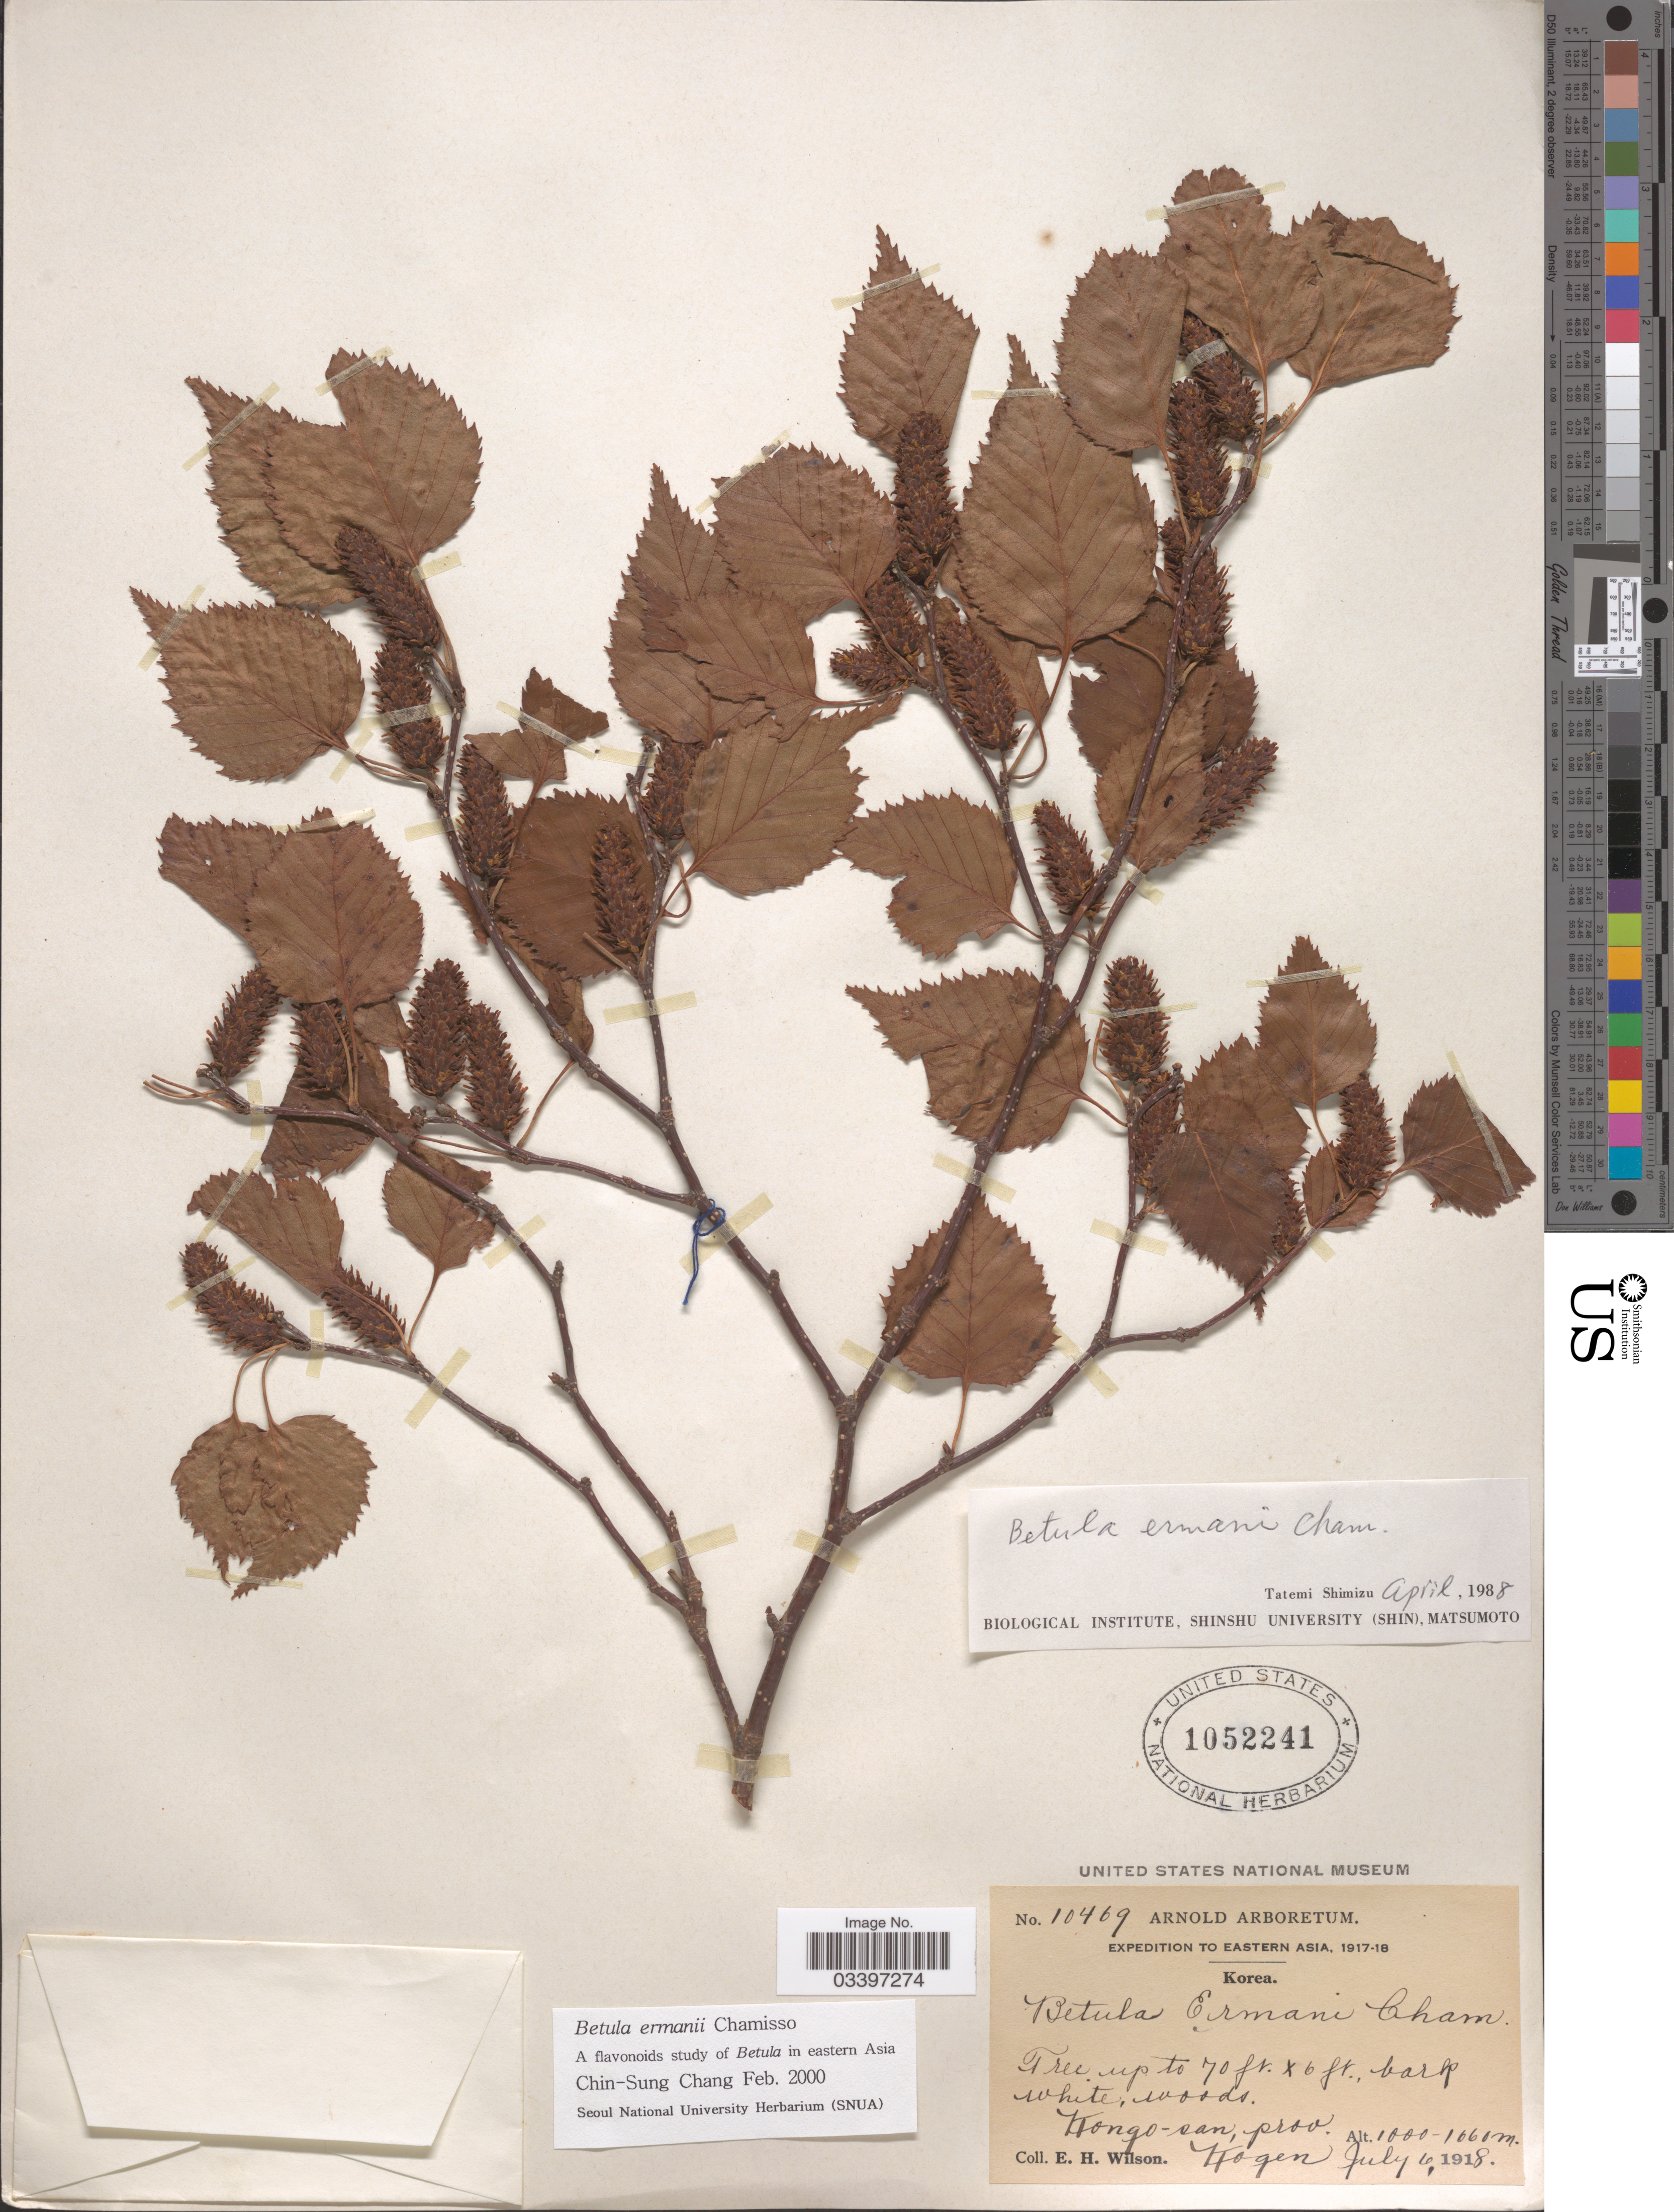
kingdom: Plantae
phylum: Tracheophyta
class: Magnoliopsida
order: Fagales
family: Betulaceae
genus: Betula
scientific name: Betula ermanii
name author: Cham.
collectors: E. Wilson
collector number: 10469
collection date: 1918-07-06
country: North Korea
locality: Eastern Asia. Kongo-san, Prov. Kogen.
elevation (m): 1000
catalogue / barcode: US 1052241